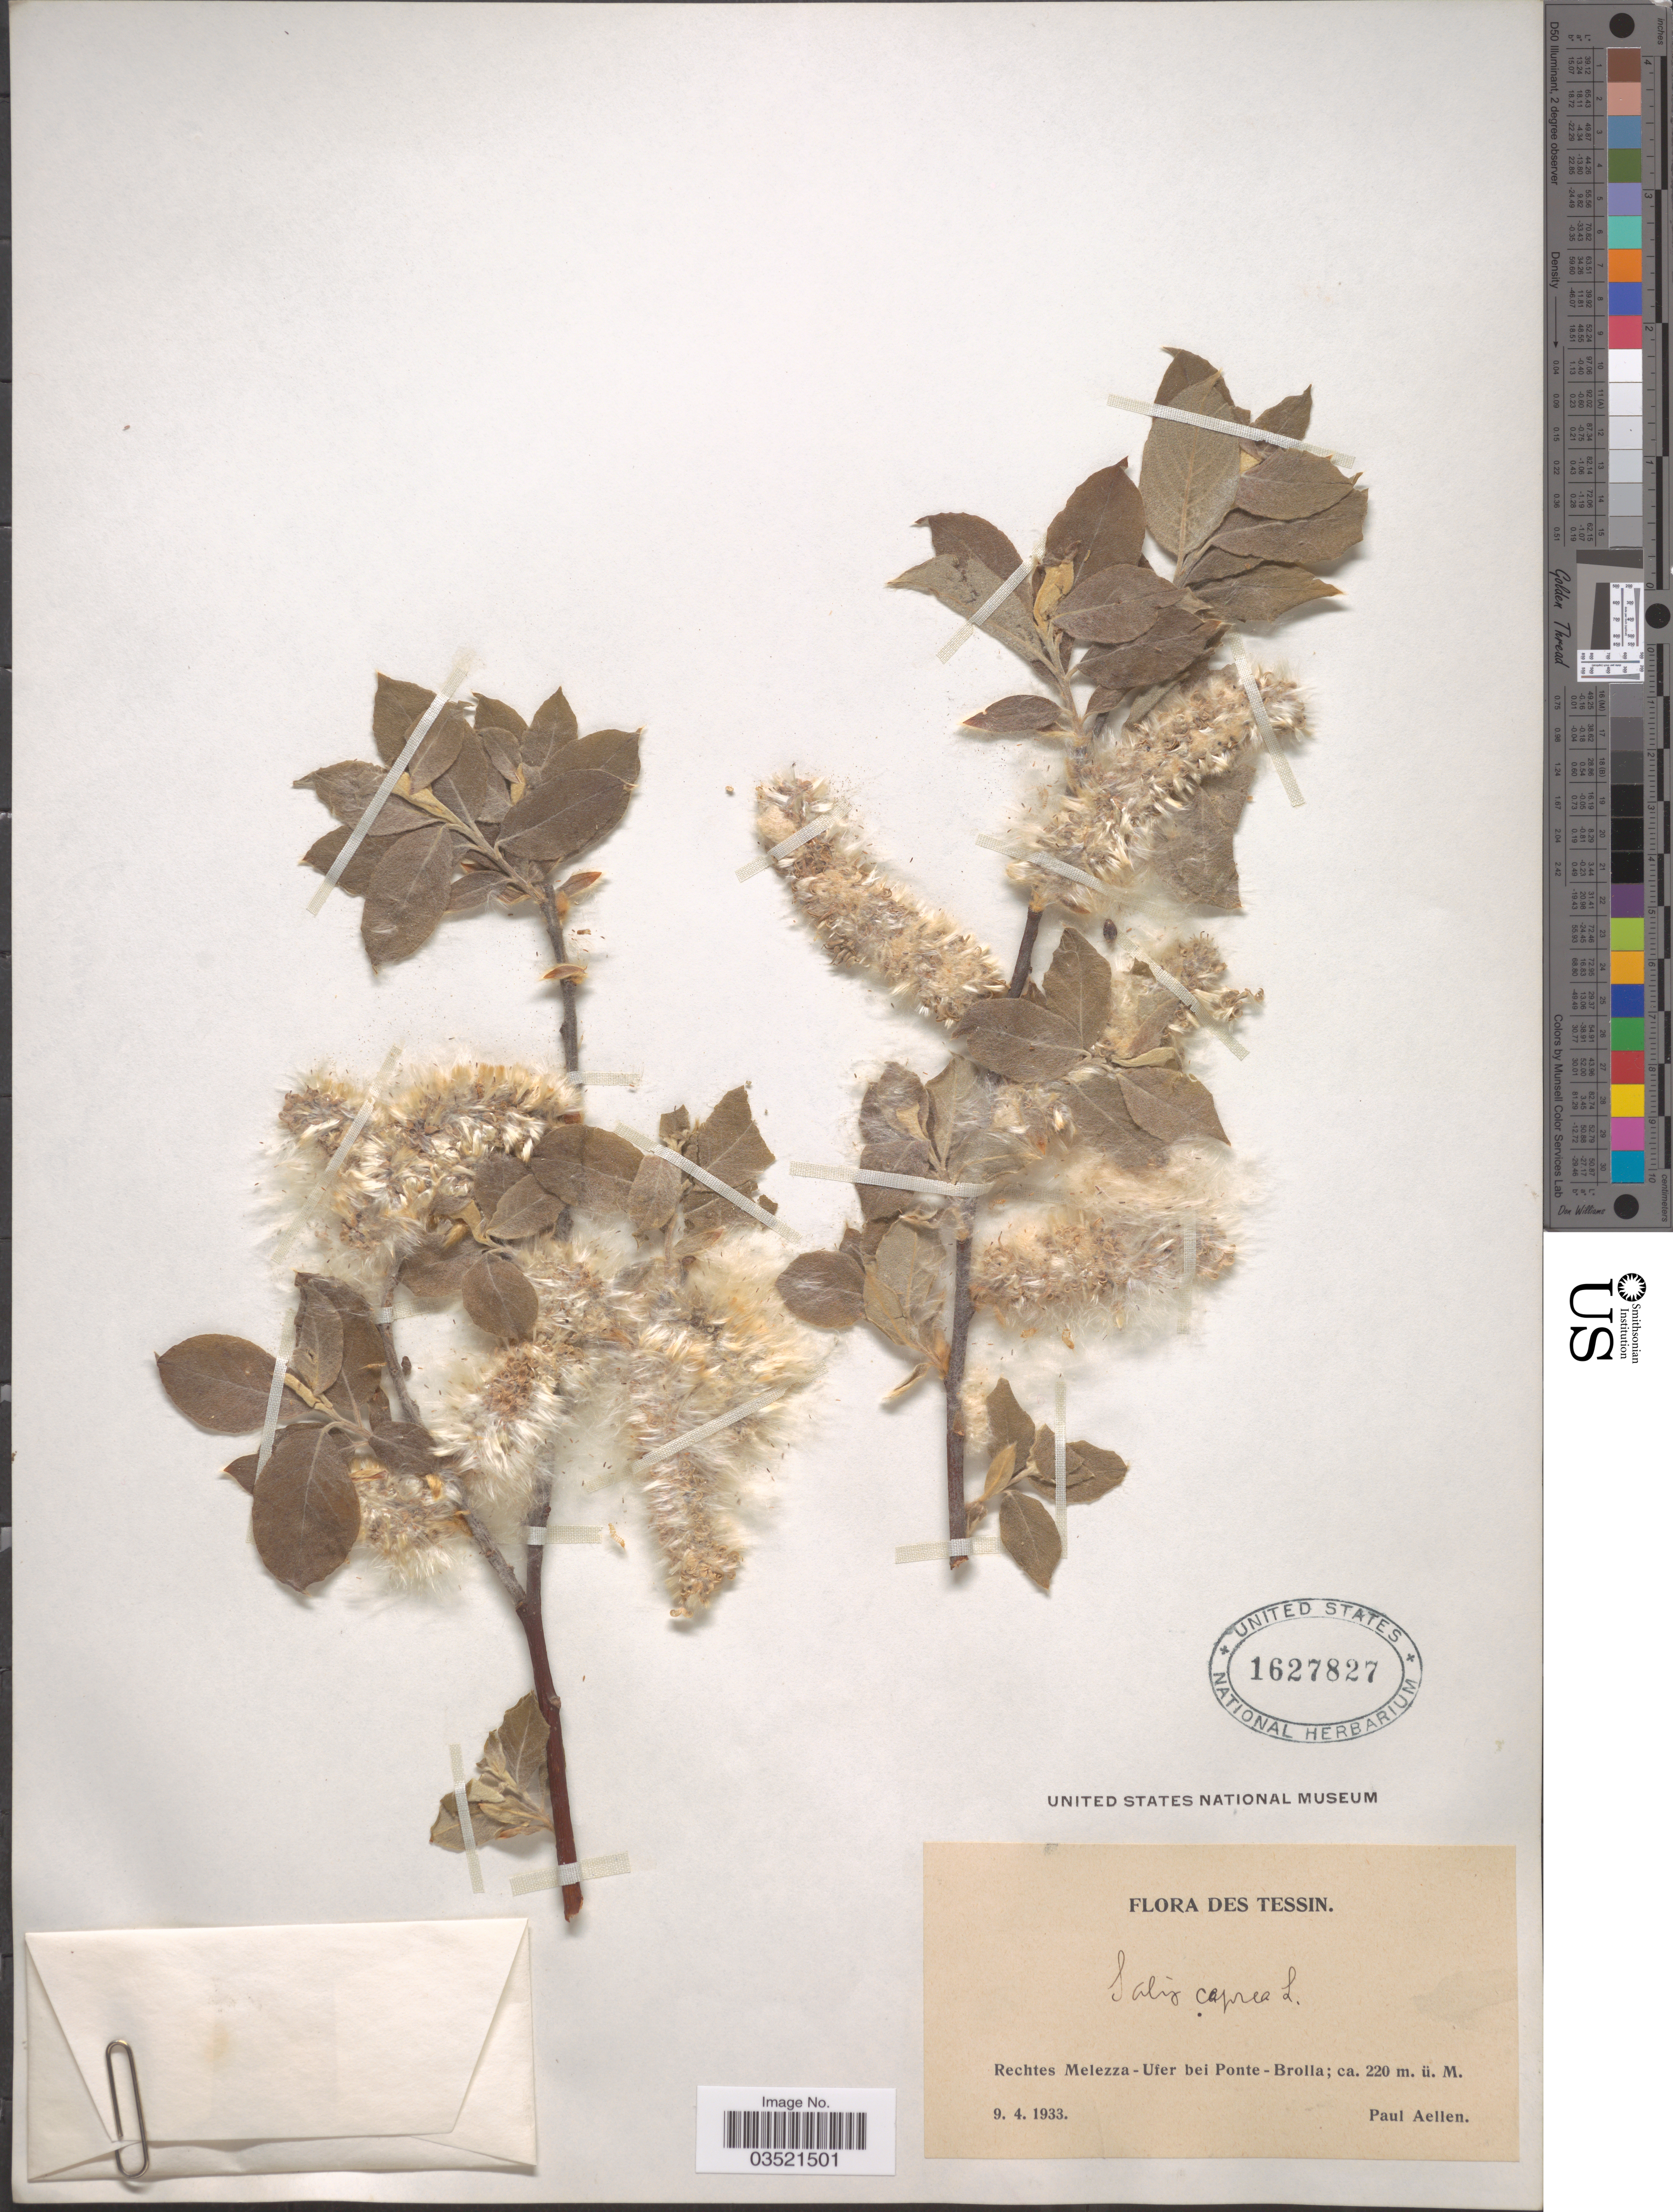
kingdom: Plantae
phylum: Tracheophyta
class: Magnoliopsida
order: Malpighiales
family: Salicaceae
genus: Salix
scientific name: Salix caprea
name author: L.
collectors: P. Aellen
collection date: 1933-04-09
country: Switzerland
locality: Tessin. Rechtes Melezza-Ufer bei Ponte-Brolla.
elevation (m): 220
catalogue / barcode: US 1627827